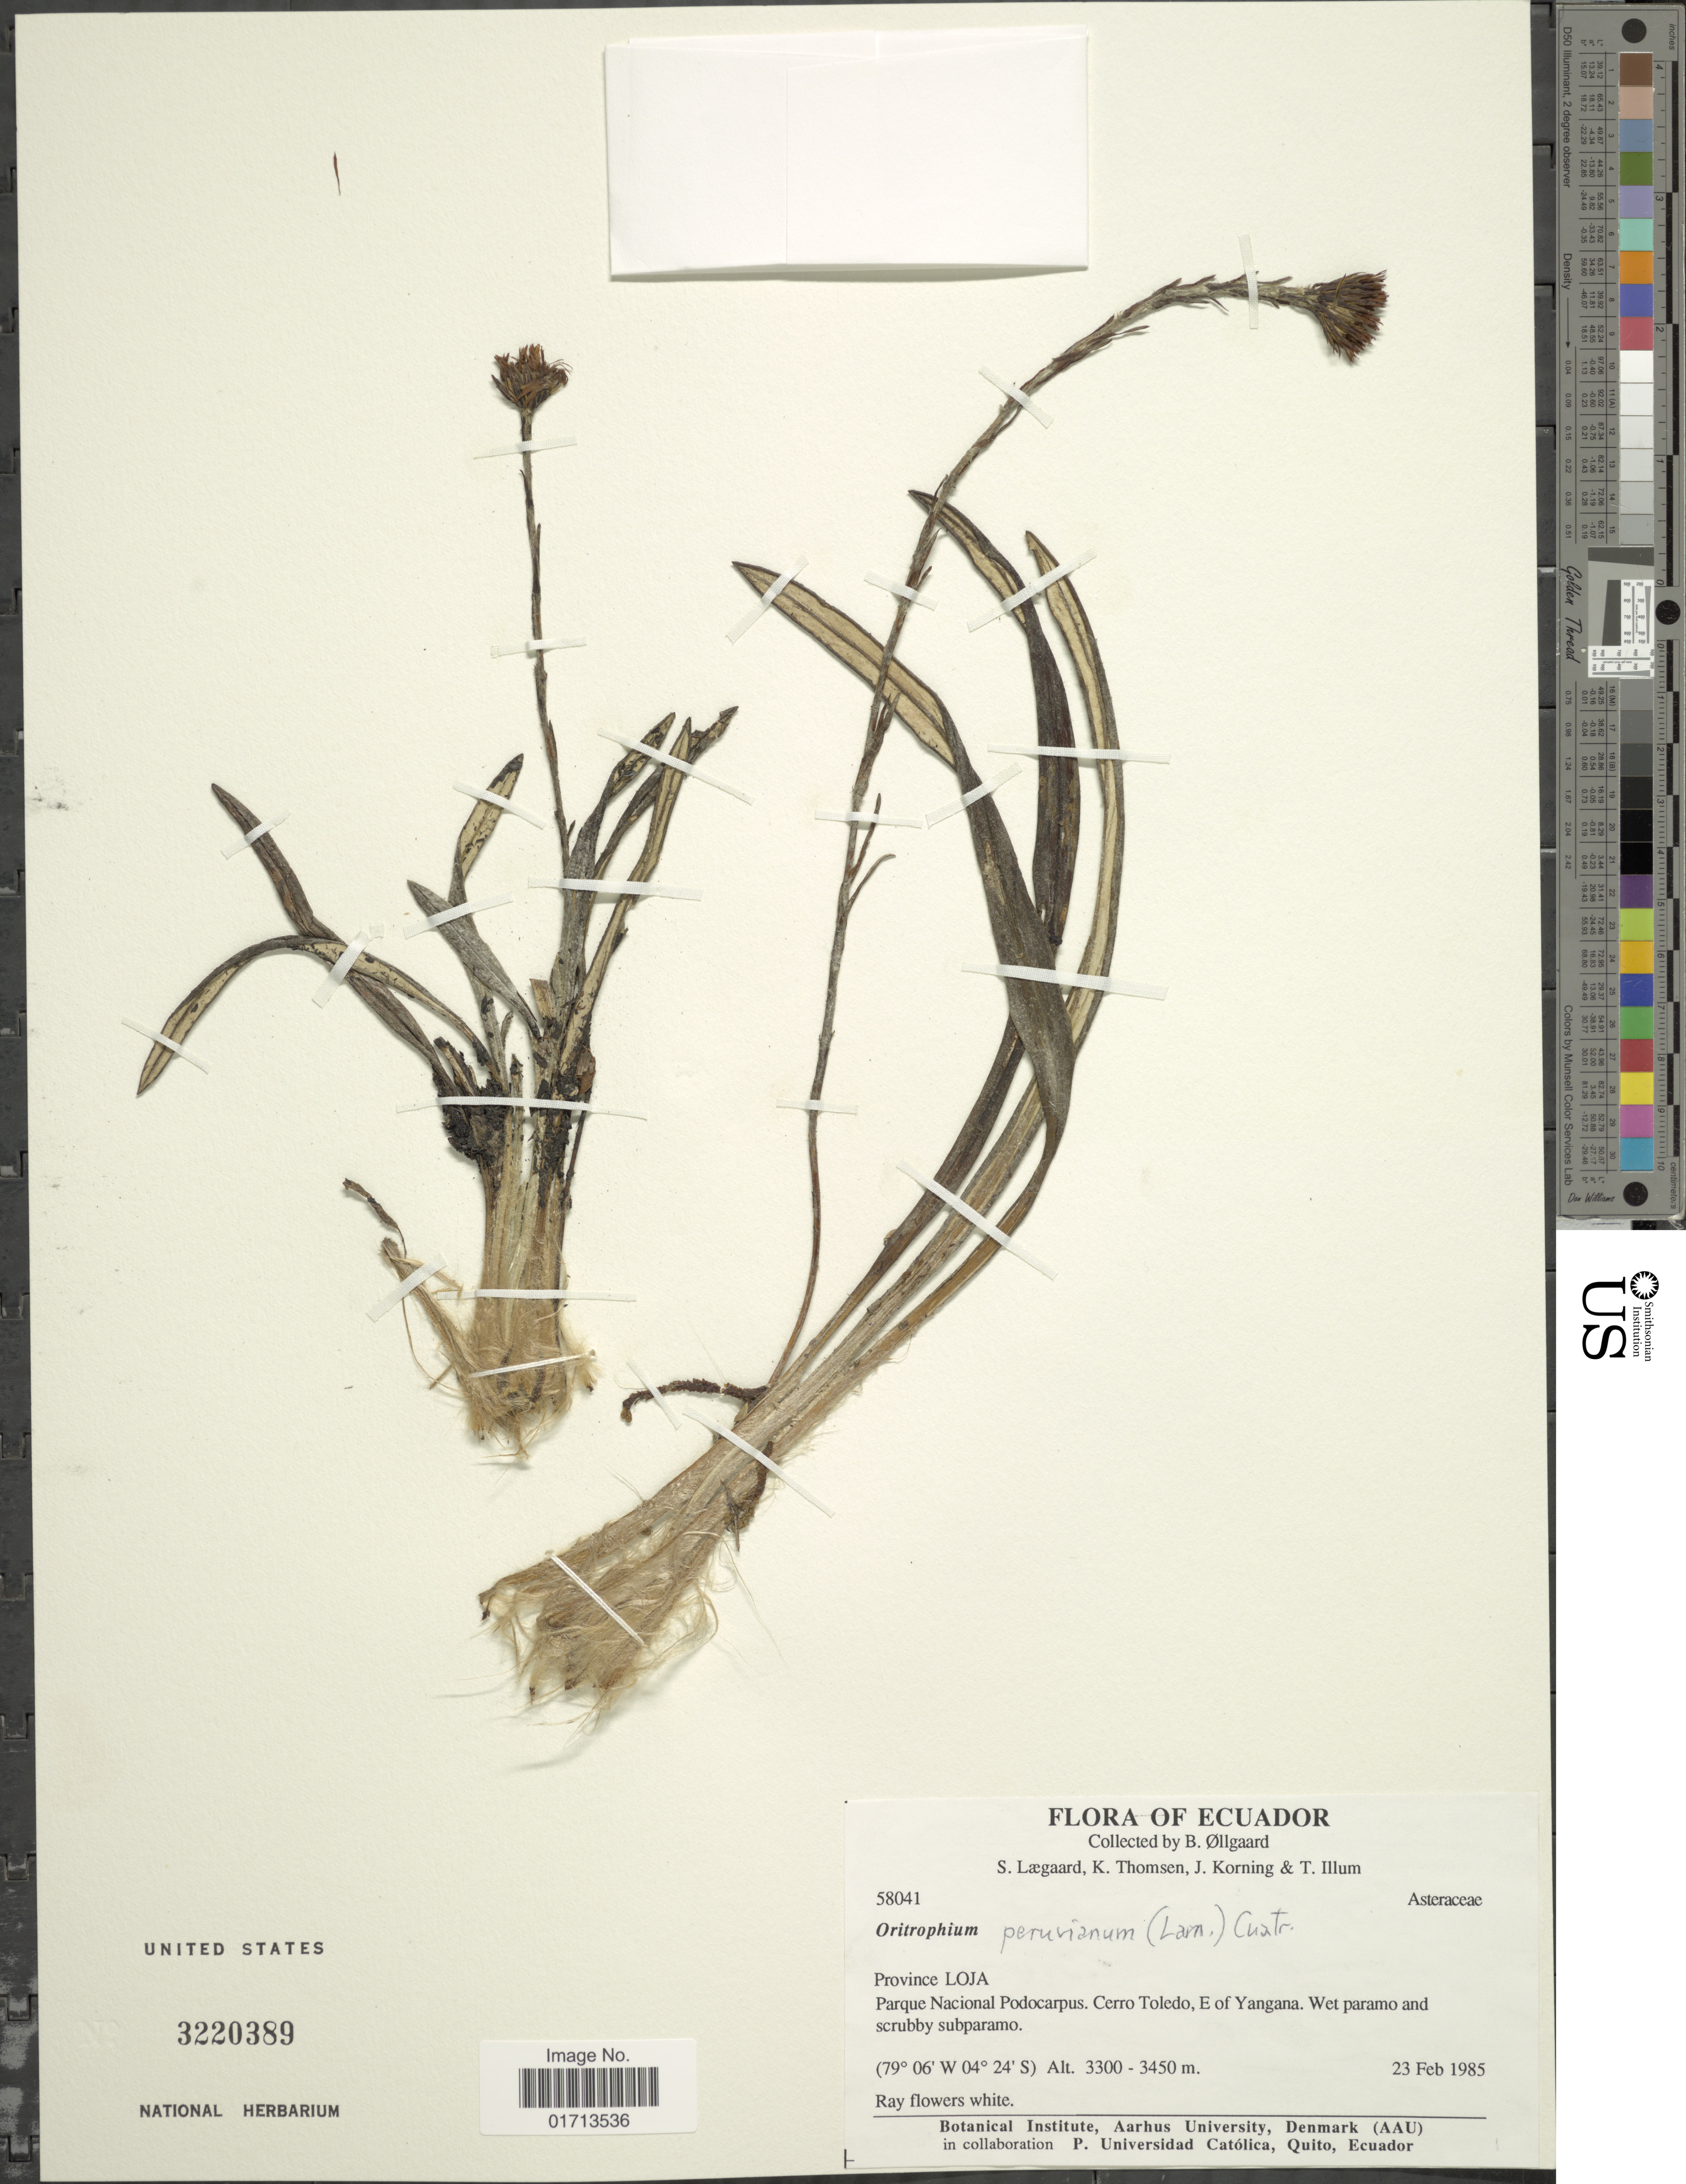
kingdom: Plantae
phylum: Tracheophyta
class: Magnoliopsida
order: Asterales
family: Asteraceae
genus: Oritrophium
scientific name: Oritrophium peruvianum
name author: (Lam.) Cuatrec.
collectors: B. Øllgaard, S. Lægaard, K. Thomsen, J. Korning & T. Illum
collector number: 58041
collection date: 1985-02-23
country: Ecuador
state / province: Loja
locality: Parque Nacional Podocarpus, Cerro Toledo, E of Yangana, wet paramo and scrubby subparamo.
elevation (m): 3300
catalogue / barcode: US 3220389